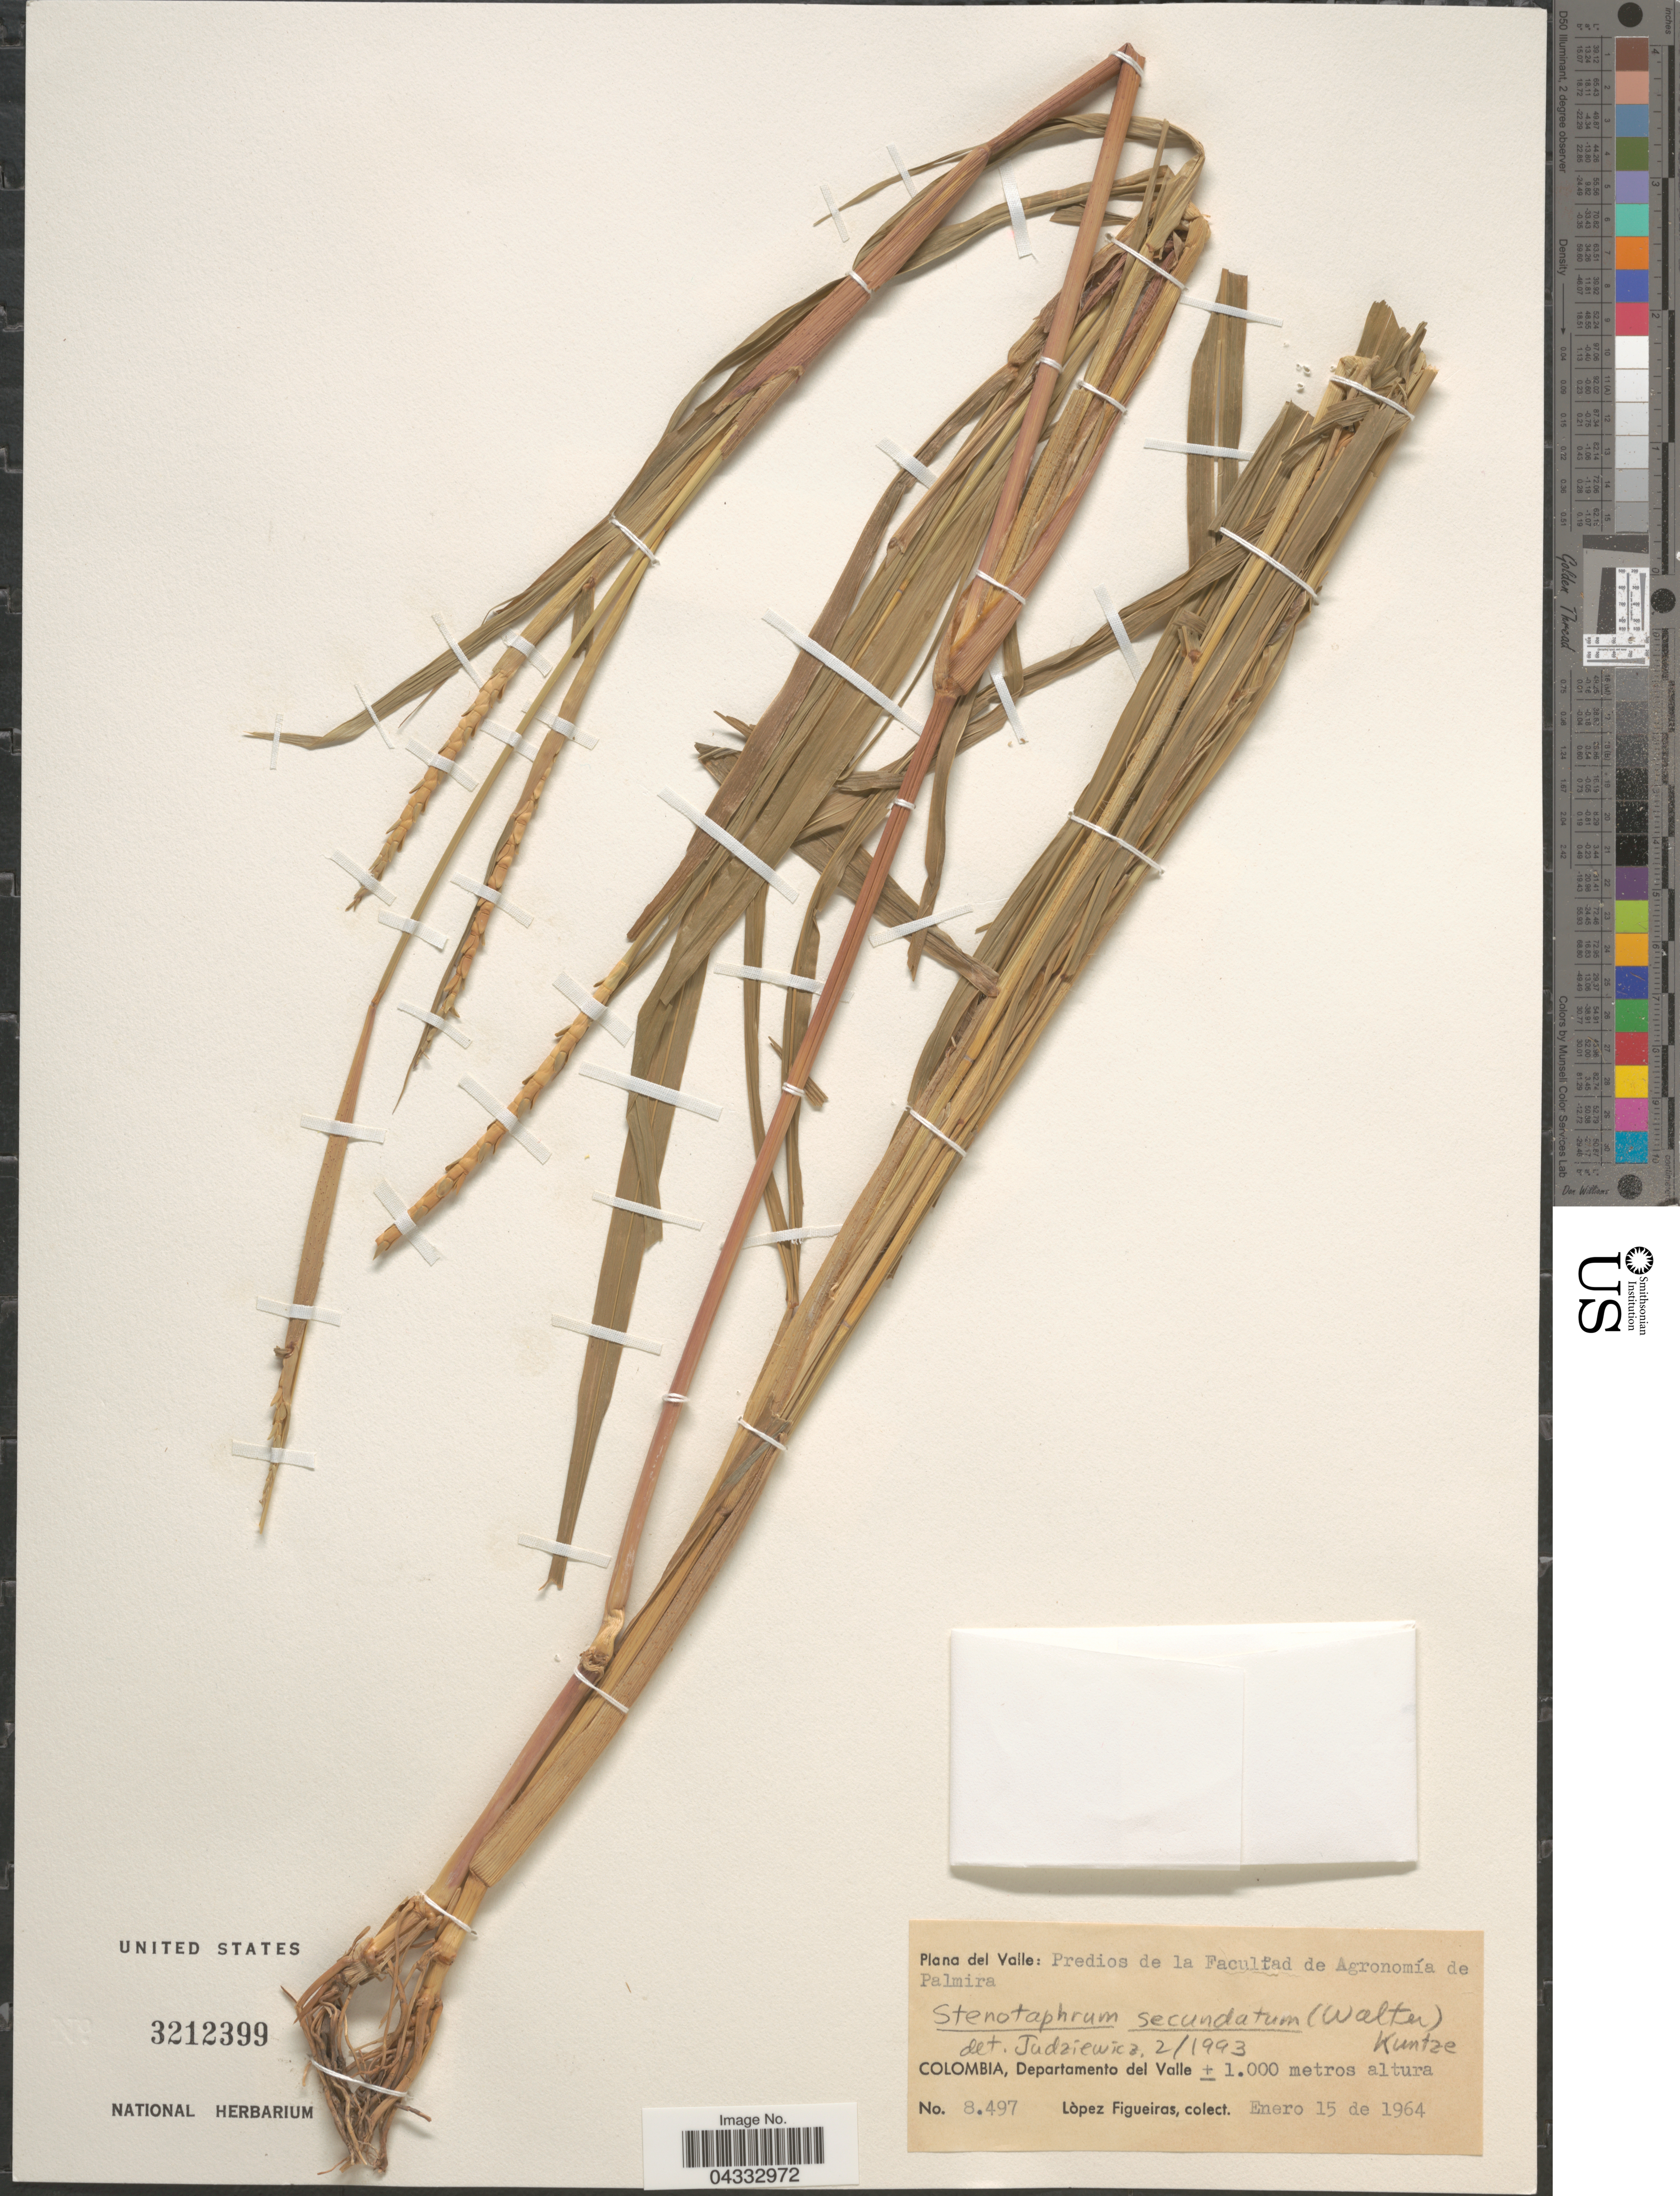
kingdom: Plantae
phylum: Tracheophyta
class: Liliopsida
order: Poales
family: Poaceae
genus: Stenotaphrum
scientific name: Stenotaphrum secundatum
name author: (Walter) Kuntze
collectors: M. López Figueiras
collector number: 8497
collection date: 1964-01-15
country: Colombia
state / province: Valle del Cauca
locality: Predios de la Facultad de Agronomía de Palmira. Departamento del Valle.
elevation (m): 1000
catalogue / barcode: US 3212399